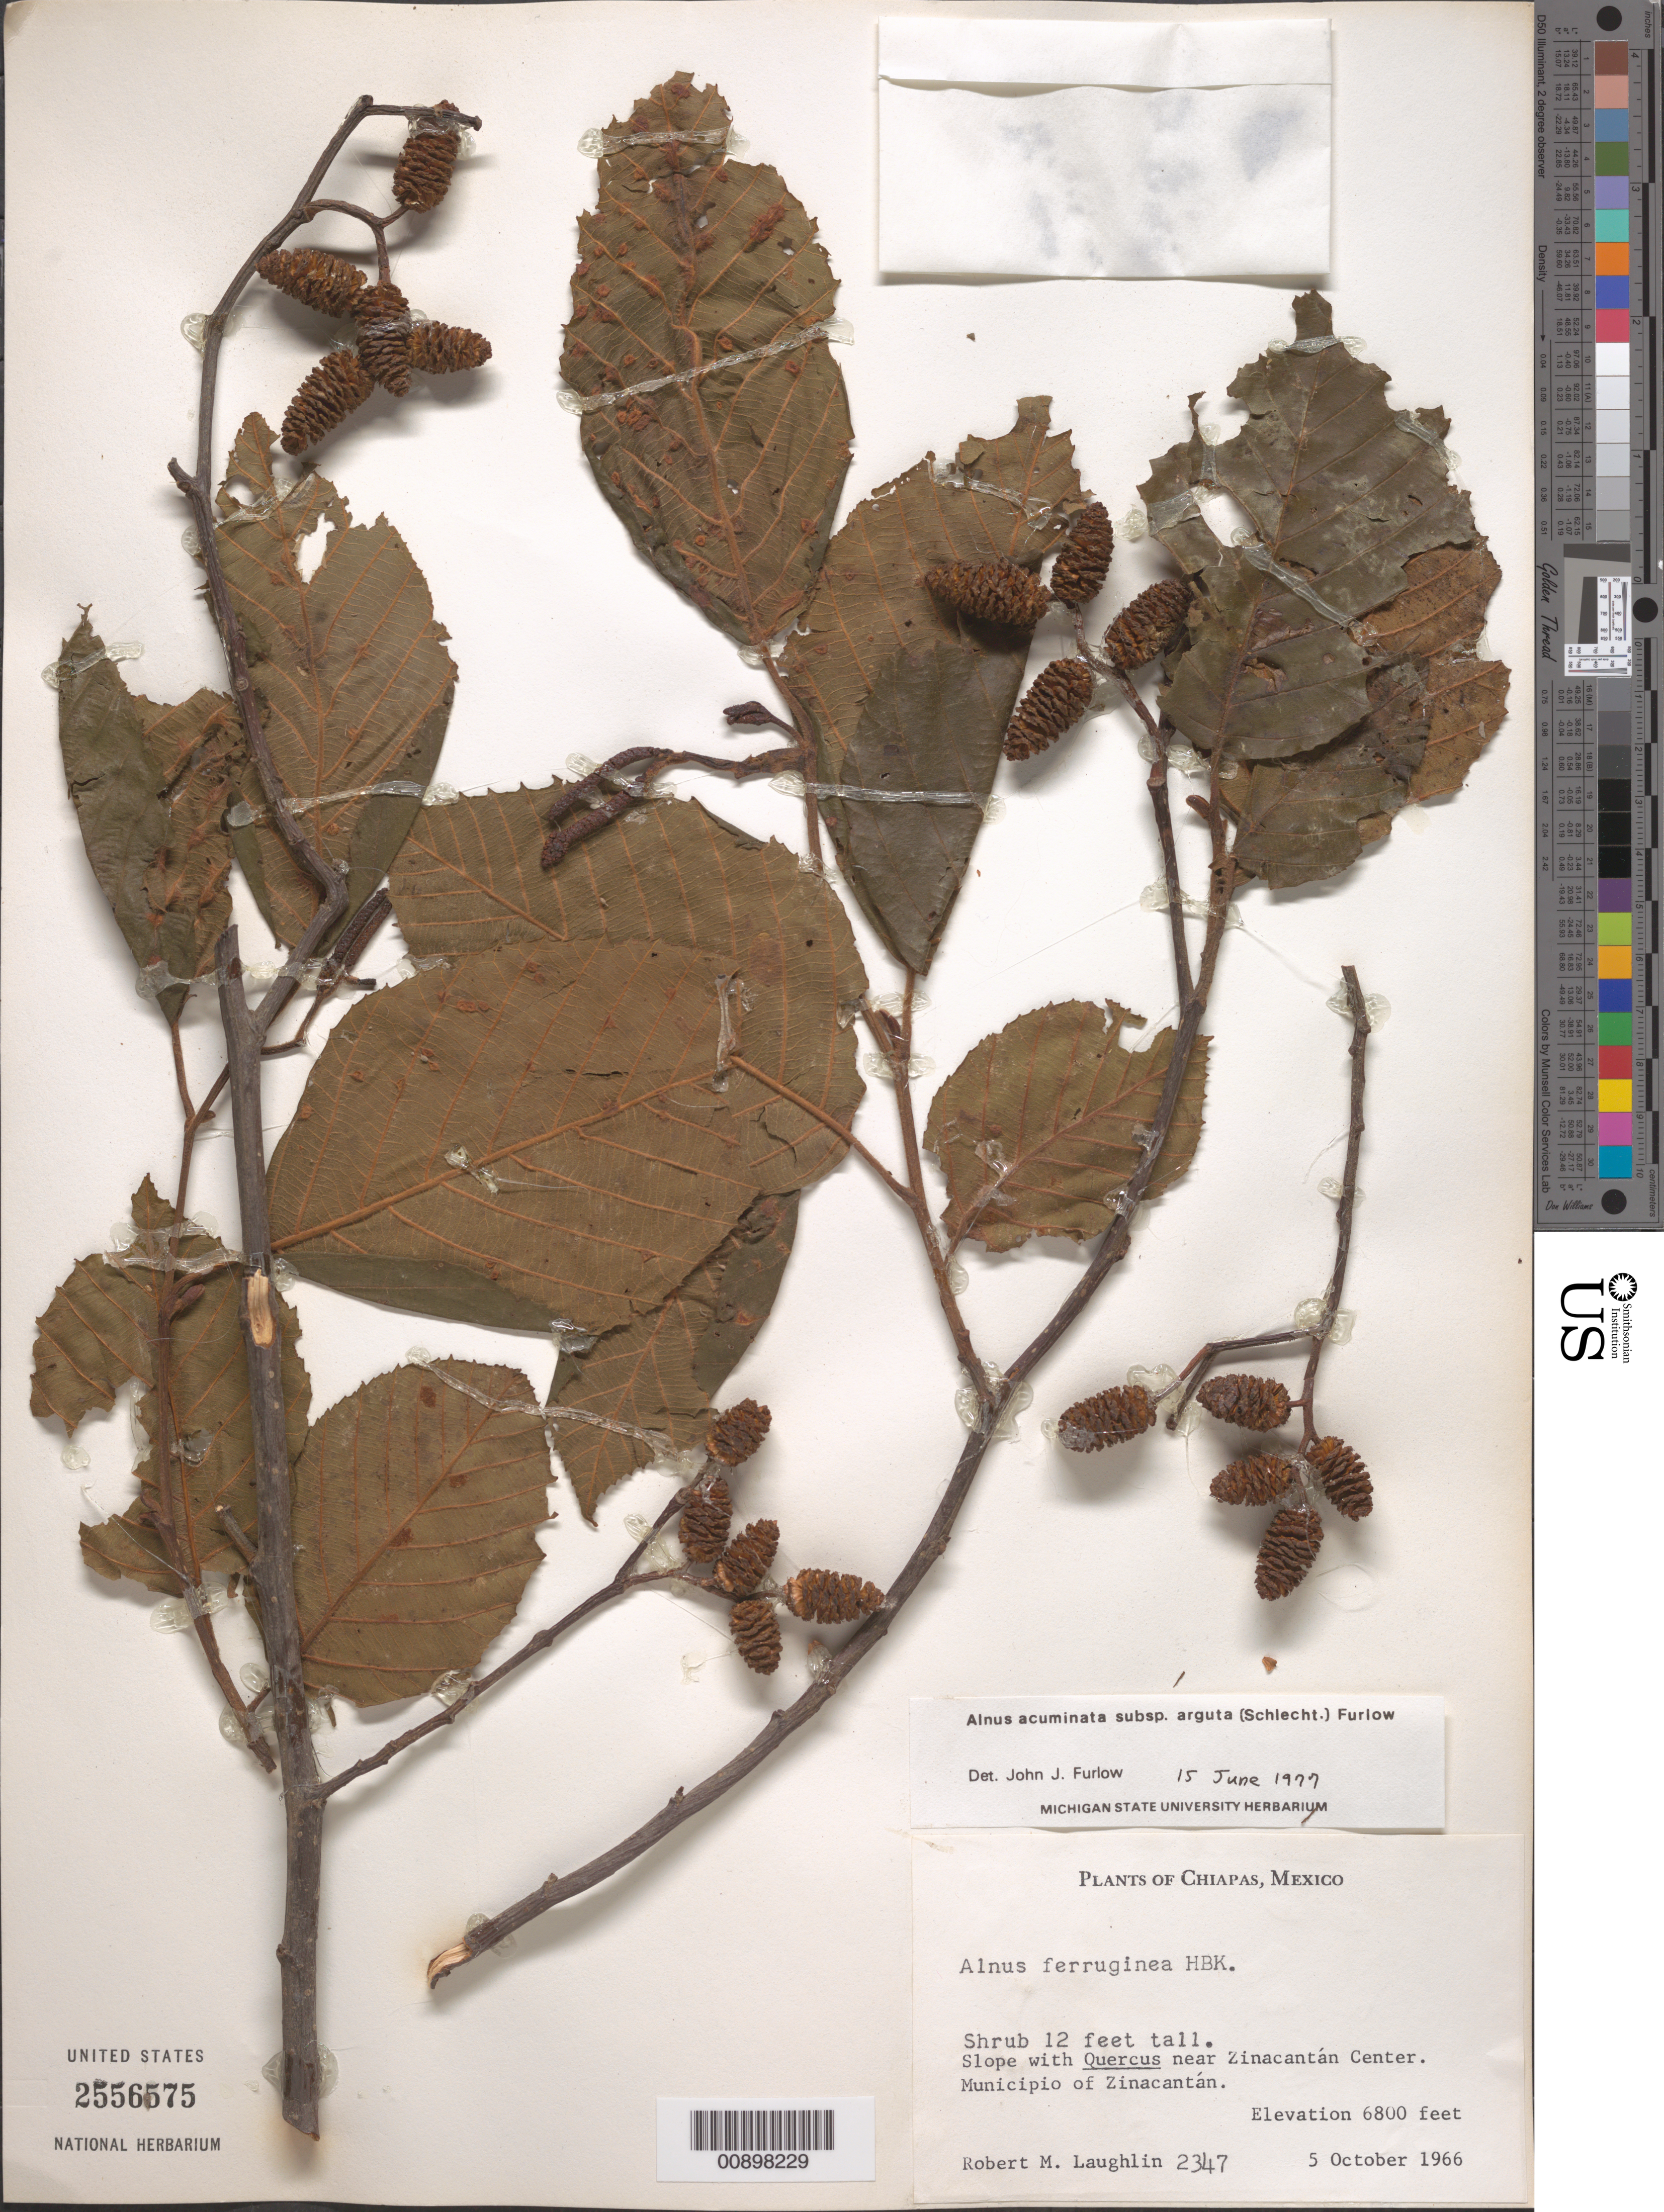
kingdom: Plantae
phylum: Tracheophyta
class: Magnoliopsida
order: Fagales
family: Betulaceae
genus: Alnus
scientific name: Alnus acuminata subsp. arguta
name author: (Schltdl.) Furlow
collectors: R. M. Laughlin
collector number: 2347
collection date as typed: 05 Oct 1966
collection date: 1966-10-05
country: Mexico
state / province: Chiapas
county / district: Zinacantán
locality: Near Zinacantán Center. Municipio of Zinacantán, Chiapas.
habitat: Slope with Quercus.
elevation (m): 2073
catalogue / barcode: US 2556575